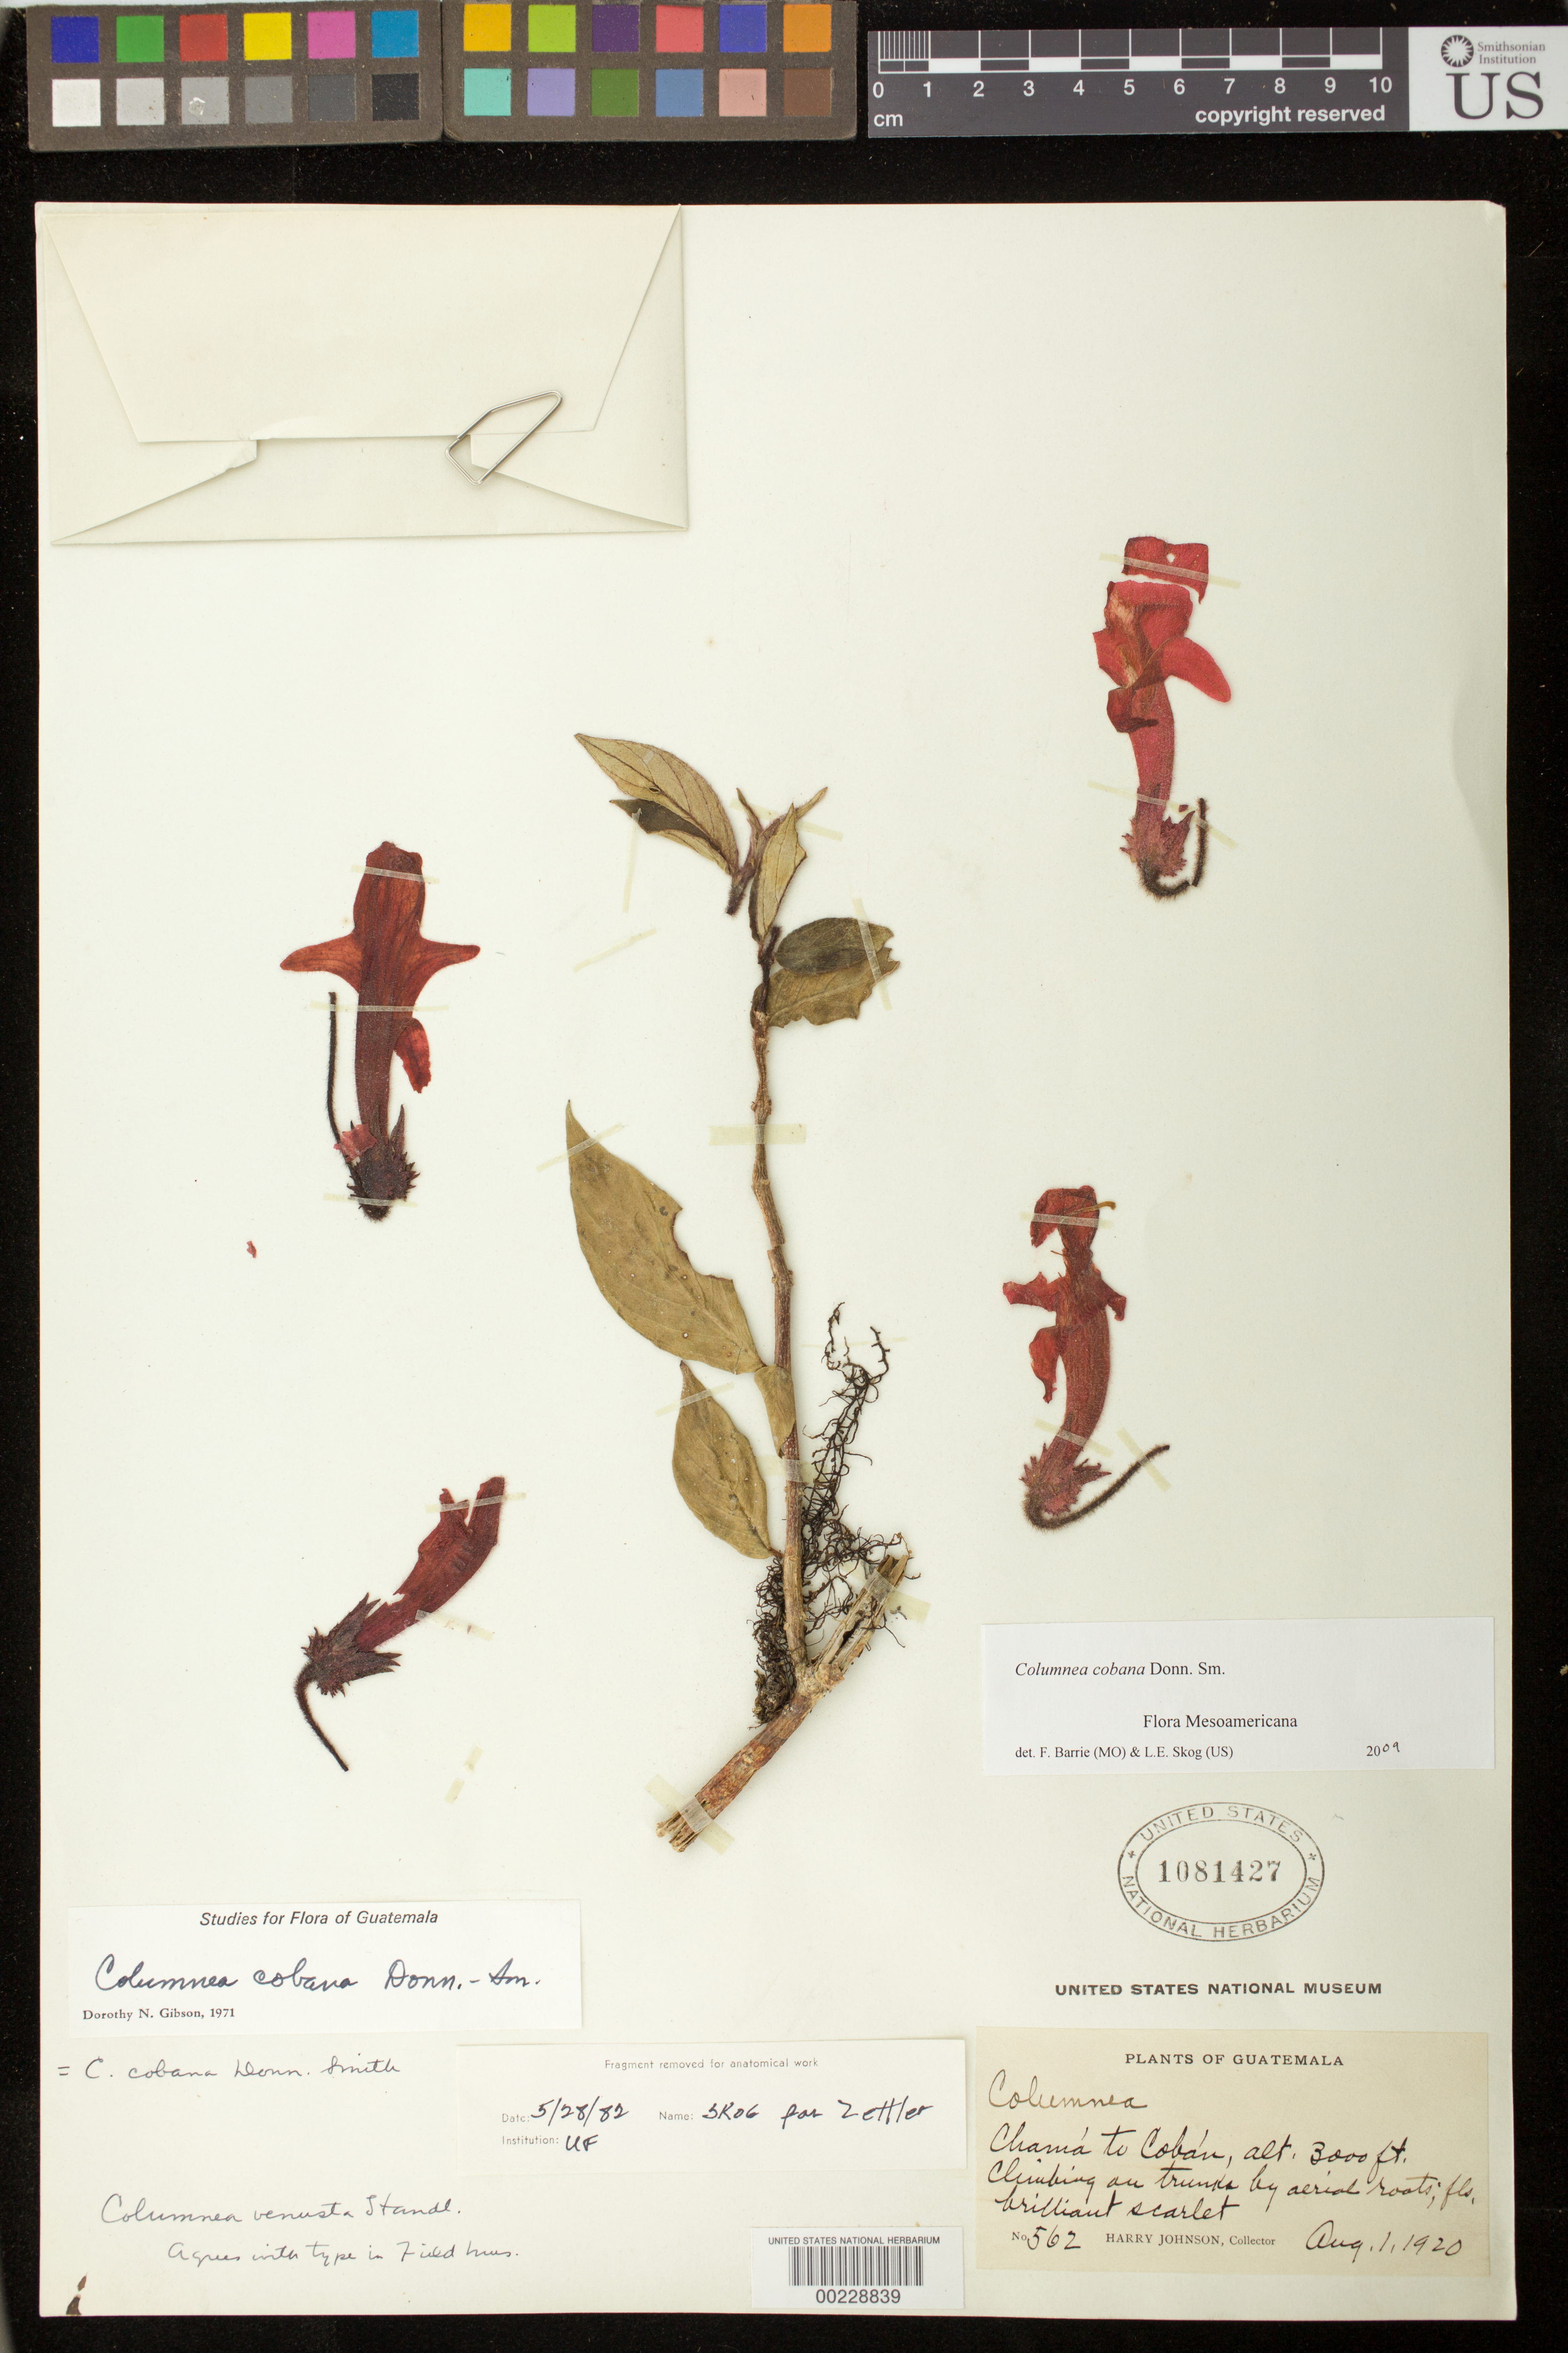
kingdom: Plantae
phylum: Tracheophyta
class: Magnoliopsida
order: Lamiales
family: Gesneriaceae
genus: Columnea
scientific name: Columnea cobana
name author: Donn. Sm.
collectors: H. Johnson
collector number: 562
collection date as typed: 01 Aug 1920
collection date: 1920-08-01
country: Guatemala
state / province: Alta Verapaz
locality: Chama to Coban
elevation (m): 914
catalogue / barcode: US 1081427